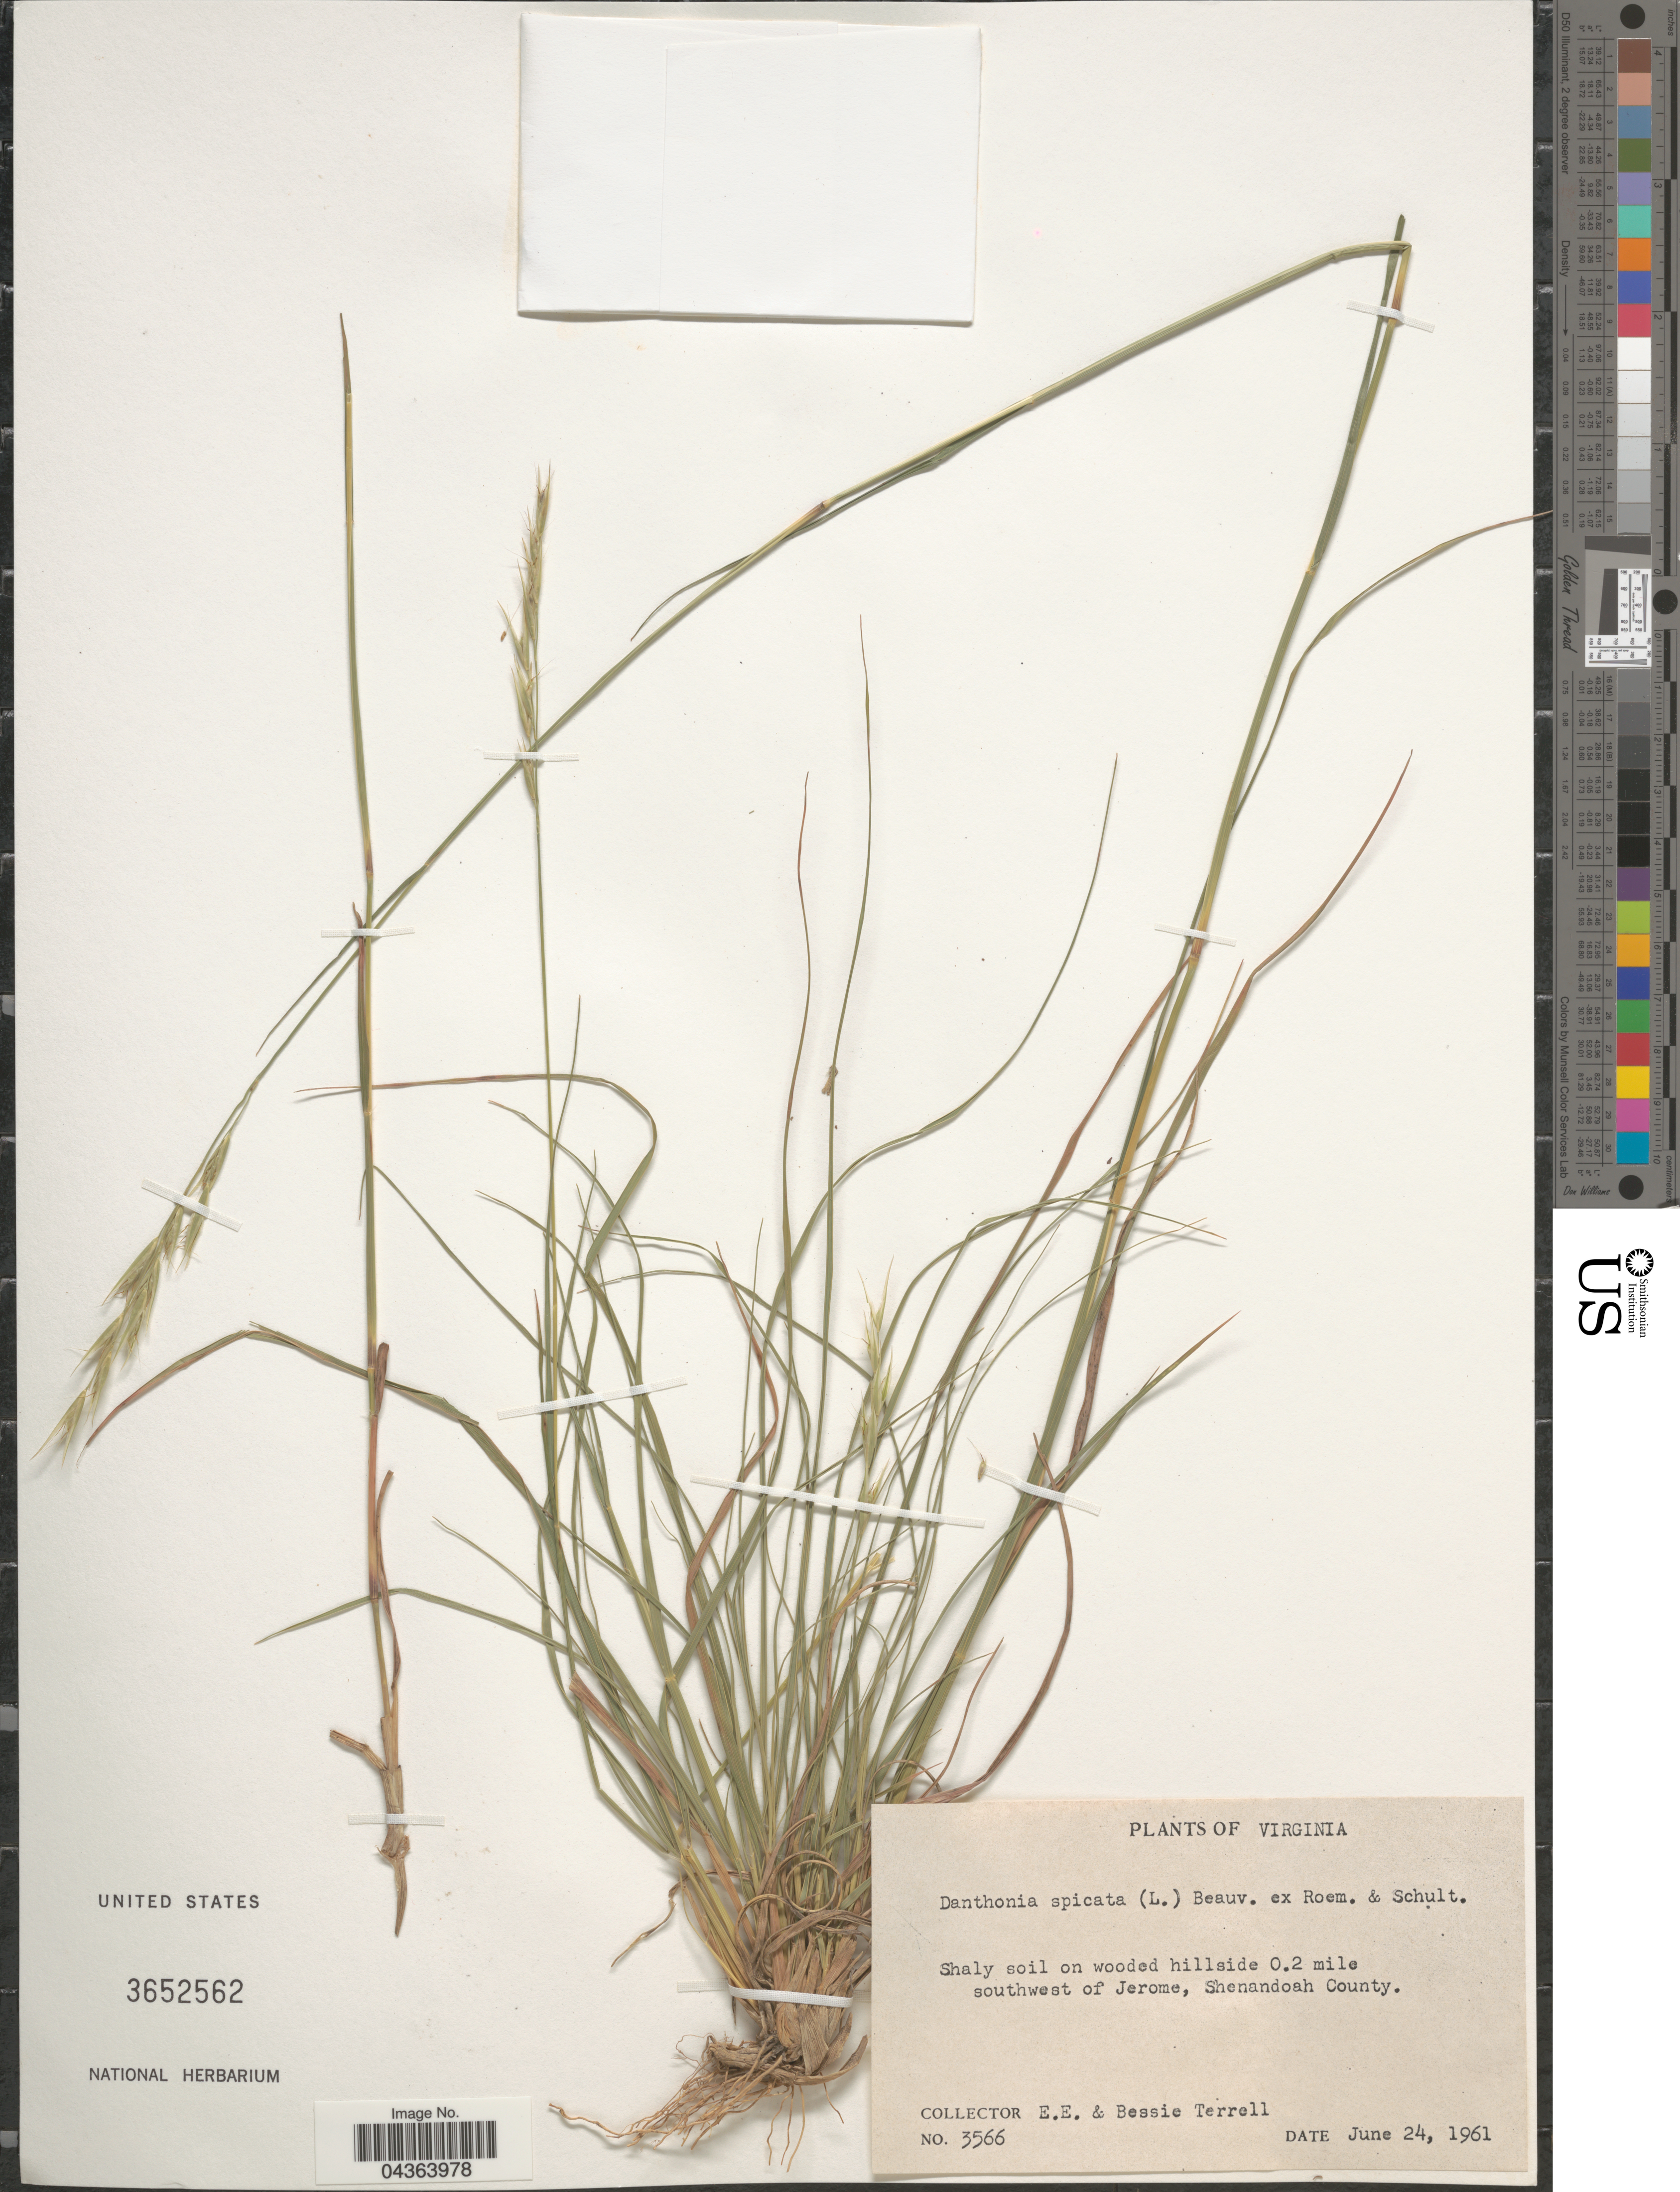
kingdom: Plantae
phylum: Tracheophyta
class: Liliopsida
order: Poales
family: Poaceae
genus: Danthonia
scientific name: Danthonia spicata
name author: (L.) P. Beauv. ex Roem. & Schult.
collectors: E. E. Terrell & B. Terrell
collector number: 3566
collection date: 1961-06-24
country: United States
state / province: Virginia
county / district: Shenandoah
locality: Shaly soil on wooded hillside 0.2 mile southwest of Jerome, Shenandoah County.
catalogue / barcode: US 3652562